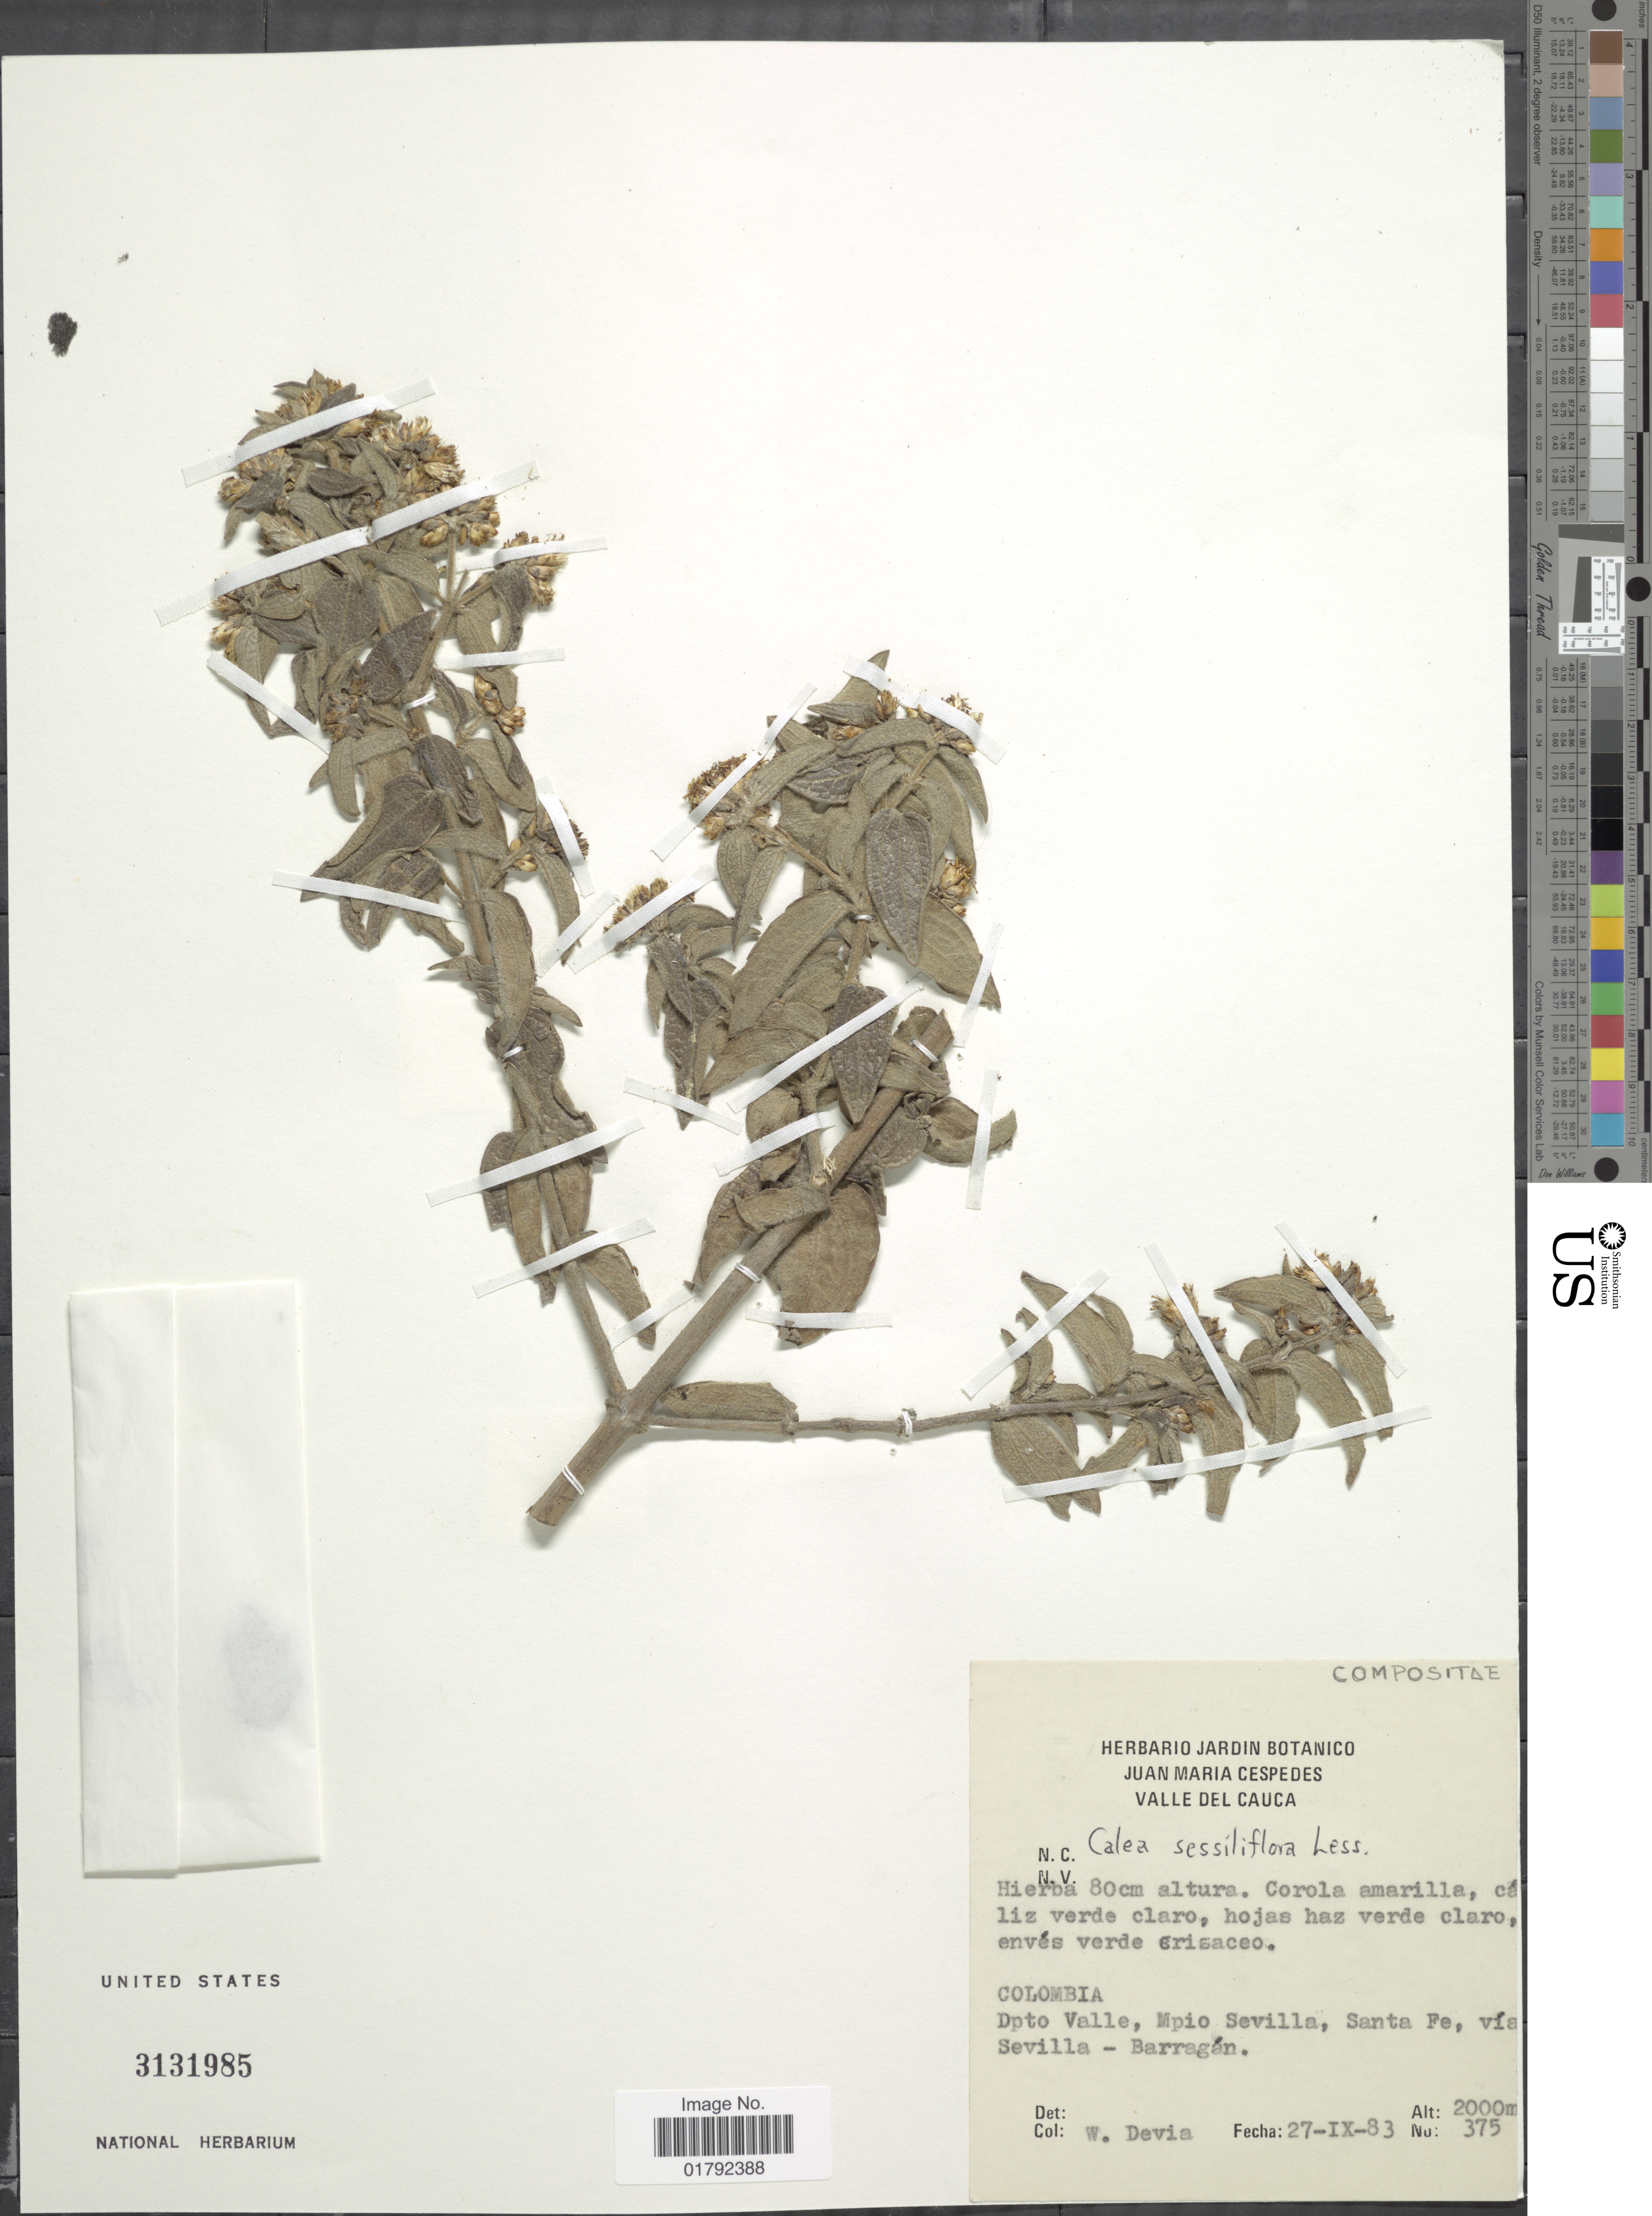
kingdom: Plantae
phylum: Tracheophyta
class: Magnoliopsida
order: Asterales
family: Asteraceae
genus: Calea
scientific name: Calea sessiliflora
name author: Less.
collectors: W. Devia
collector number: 375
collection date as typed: Transcribed d/m/y: 27/9/83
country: Colombia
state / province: Valle del Cauca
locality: Valle, Mpio sevilla, Santa Fe, via Sevilla-Barragán.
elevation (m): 2000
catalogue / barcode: US 3131985